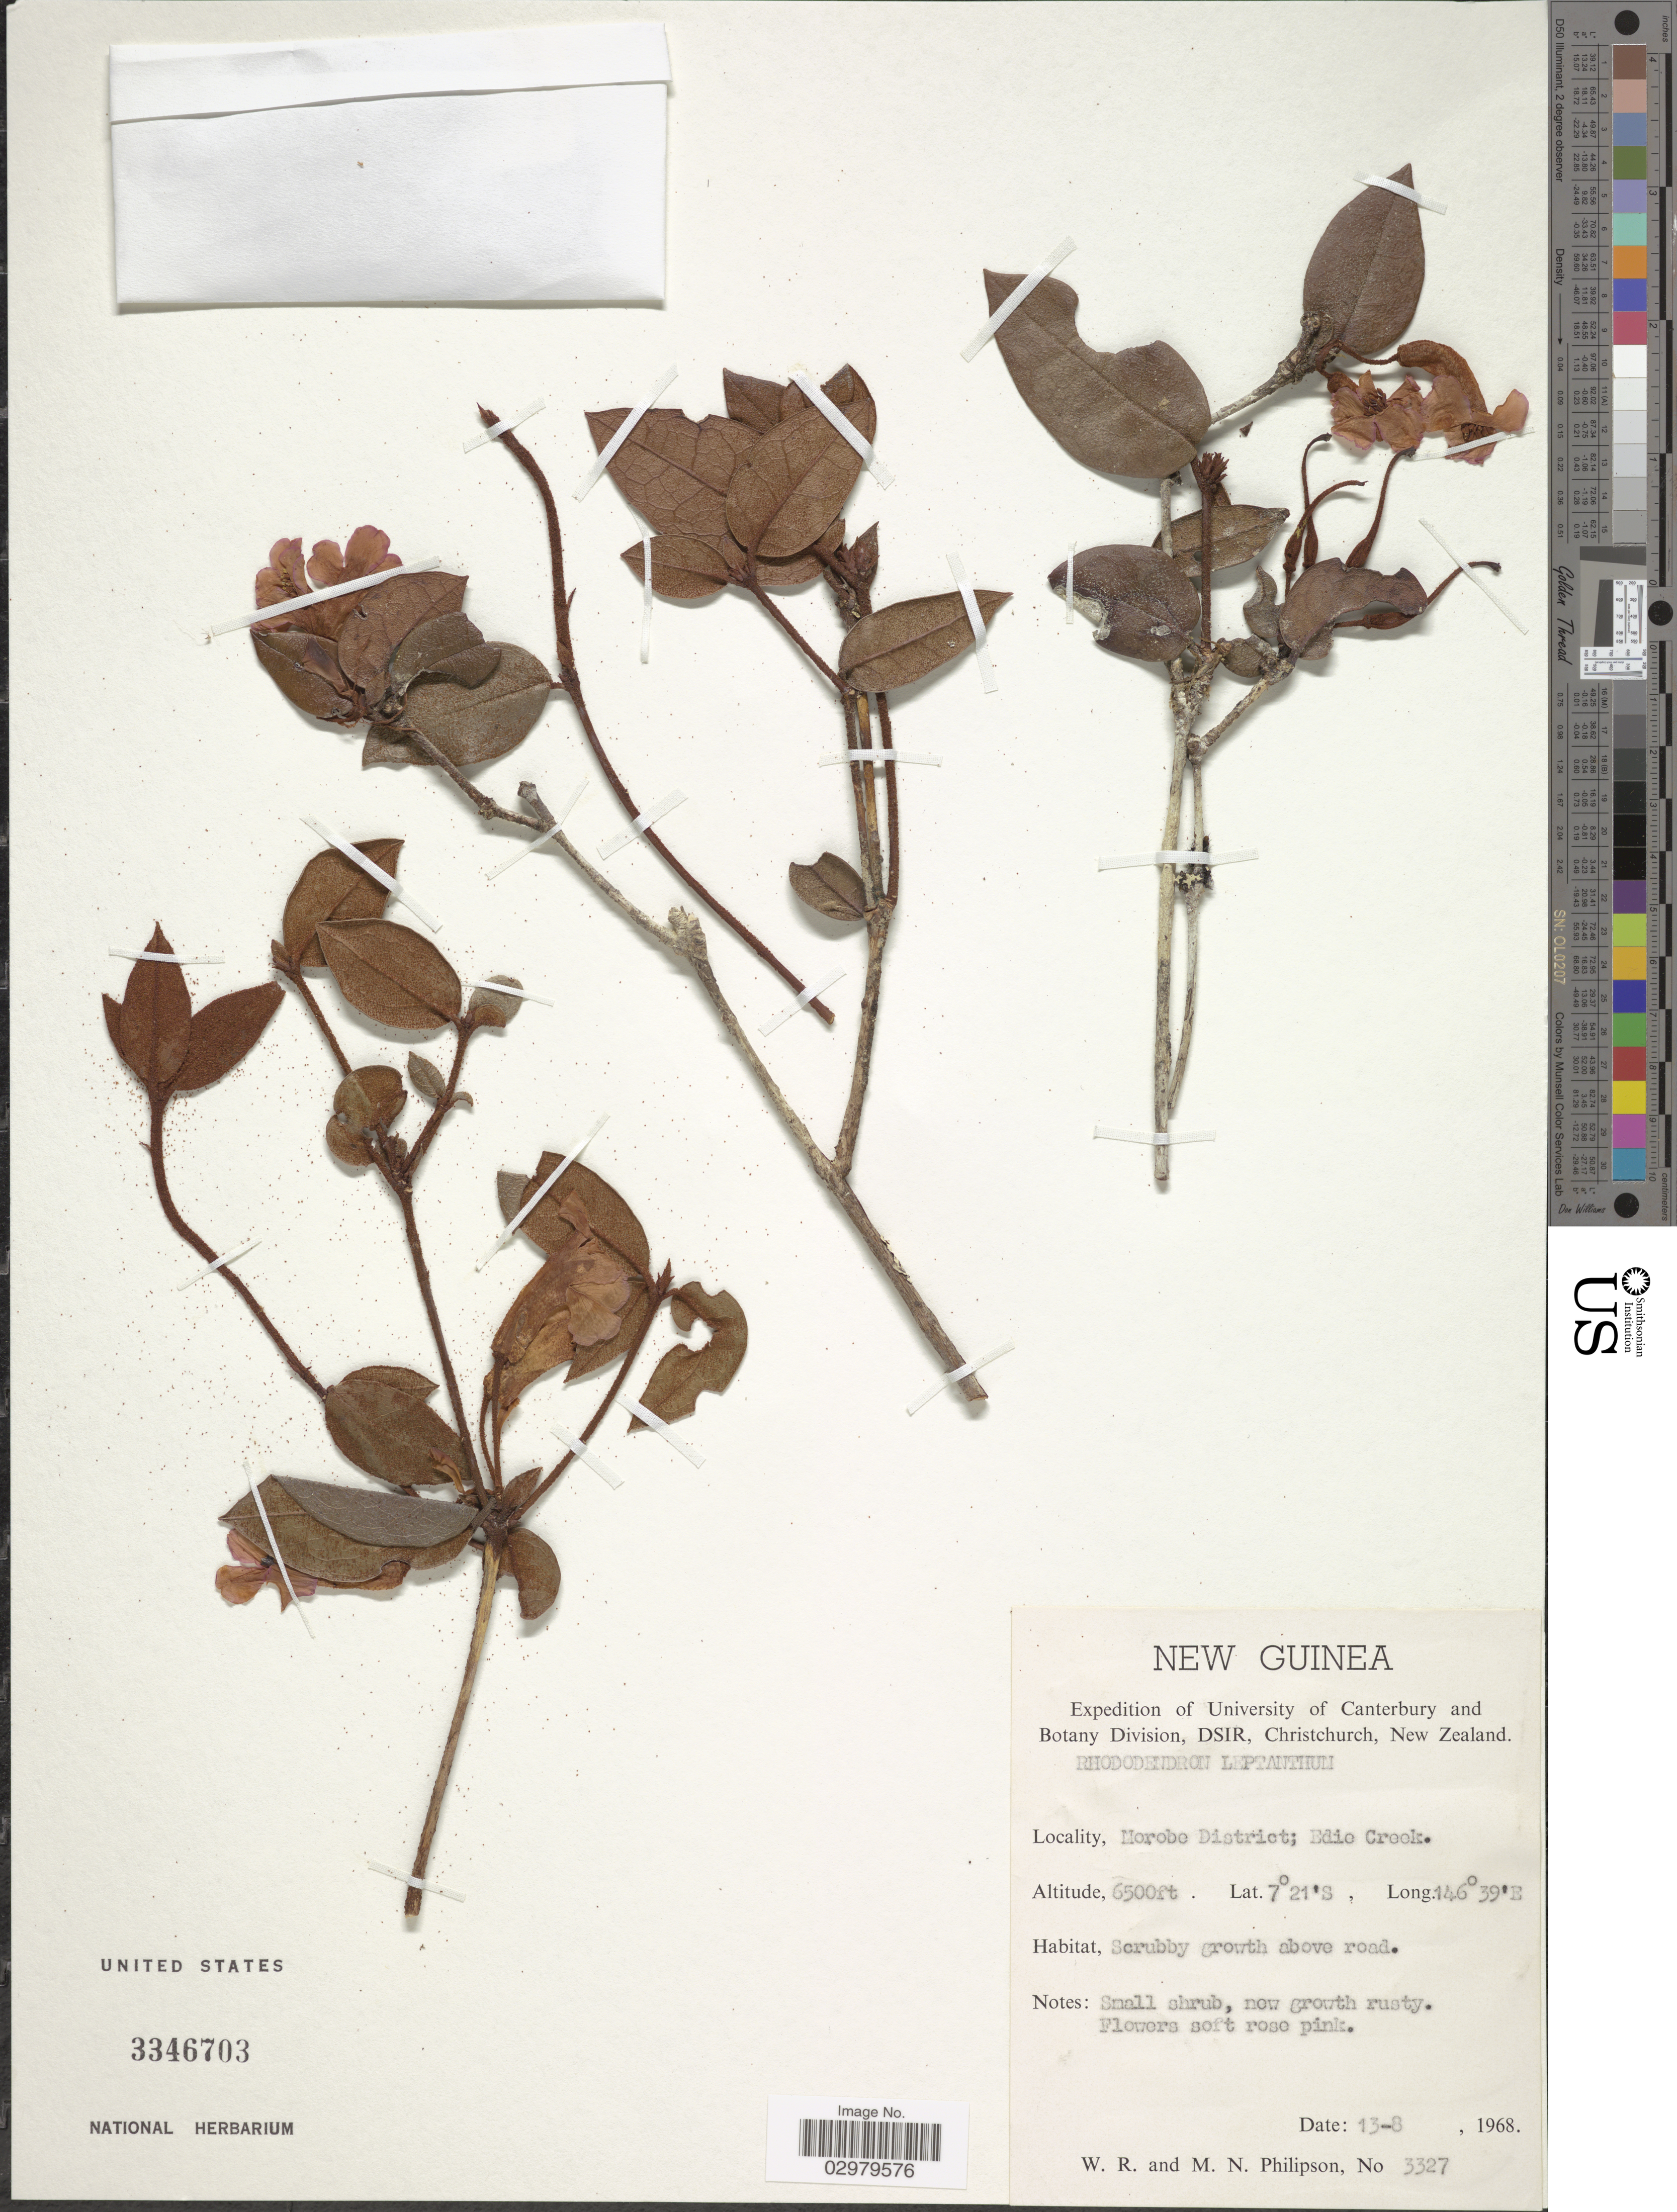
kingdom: Plantae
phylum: Tracheophyta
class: Magnoliopsida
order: Ericales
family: Ericaceae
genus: Rhododendron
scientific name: Rhododendron leptanthum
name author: Hayata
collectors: W. R. Philipson & M. Philipson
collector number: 3327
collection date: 1968-08-13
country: Papua New Guinea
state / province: Morobe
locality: New Guinea. Morobe District: Edie Creek.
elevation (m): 1981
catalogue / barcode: US 3346703